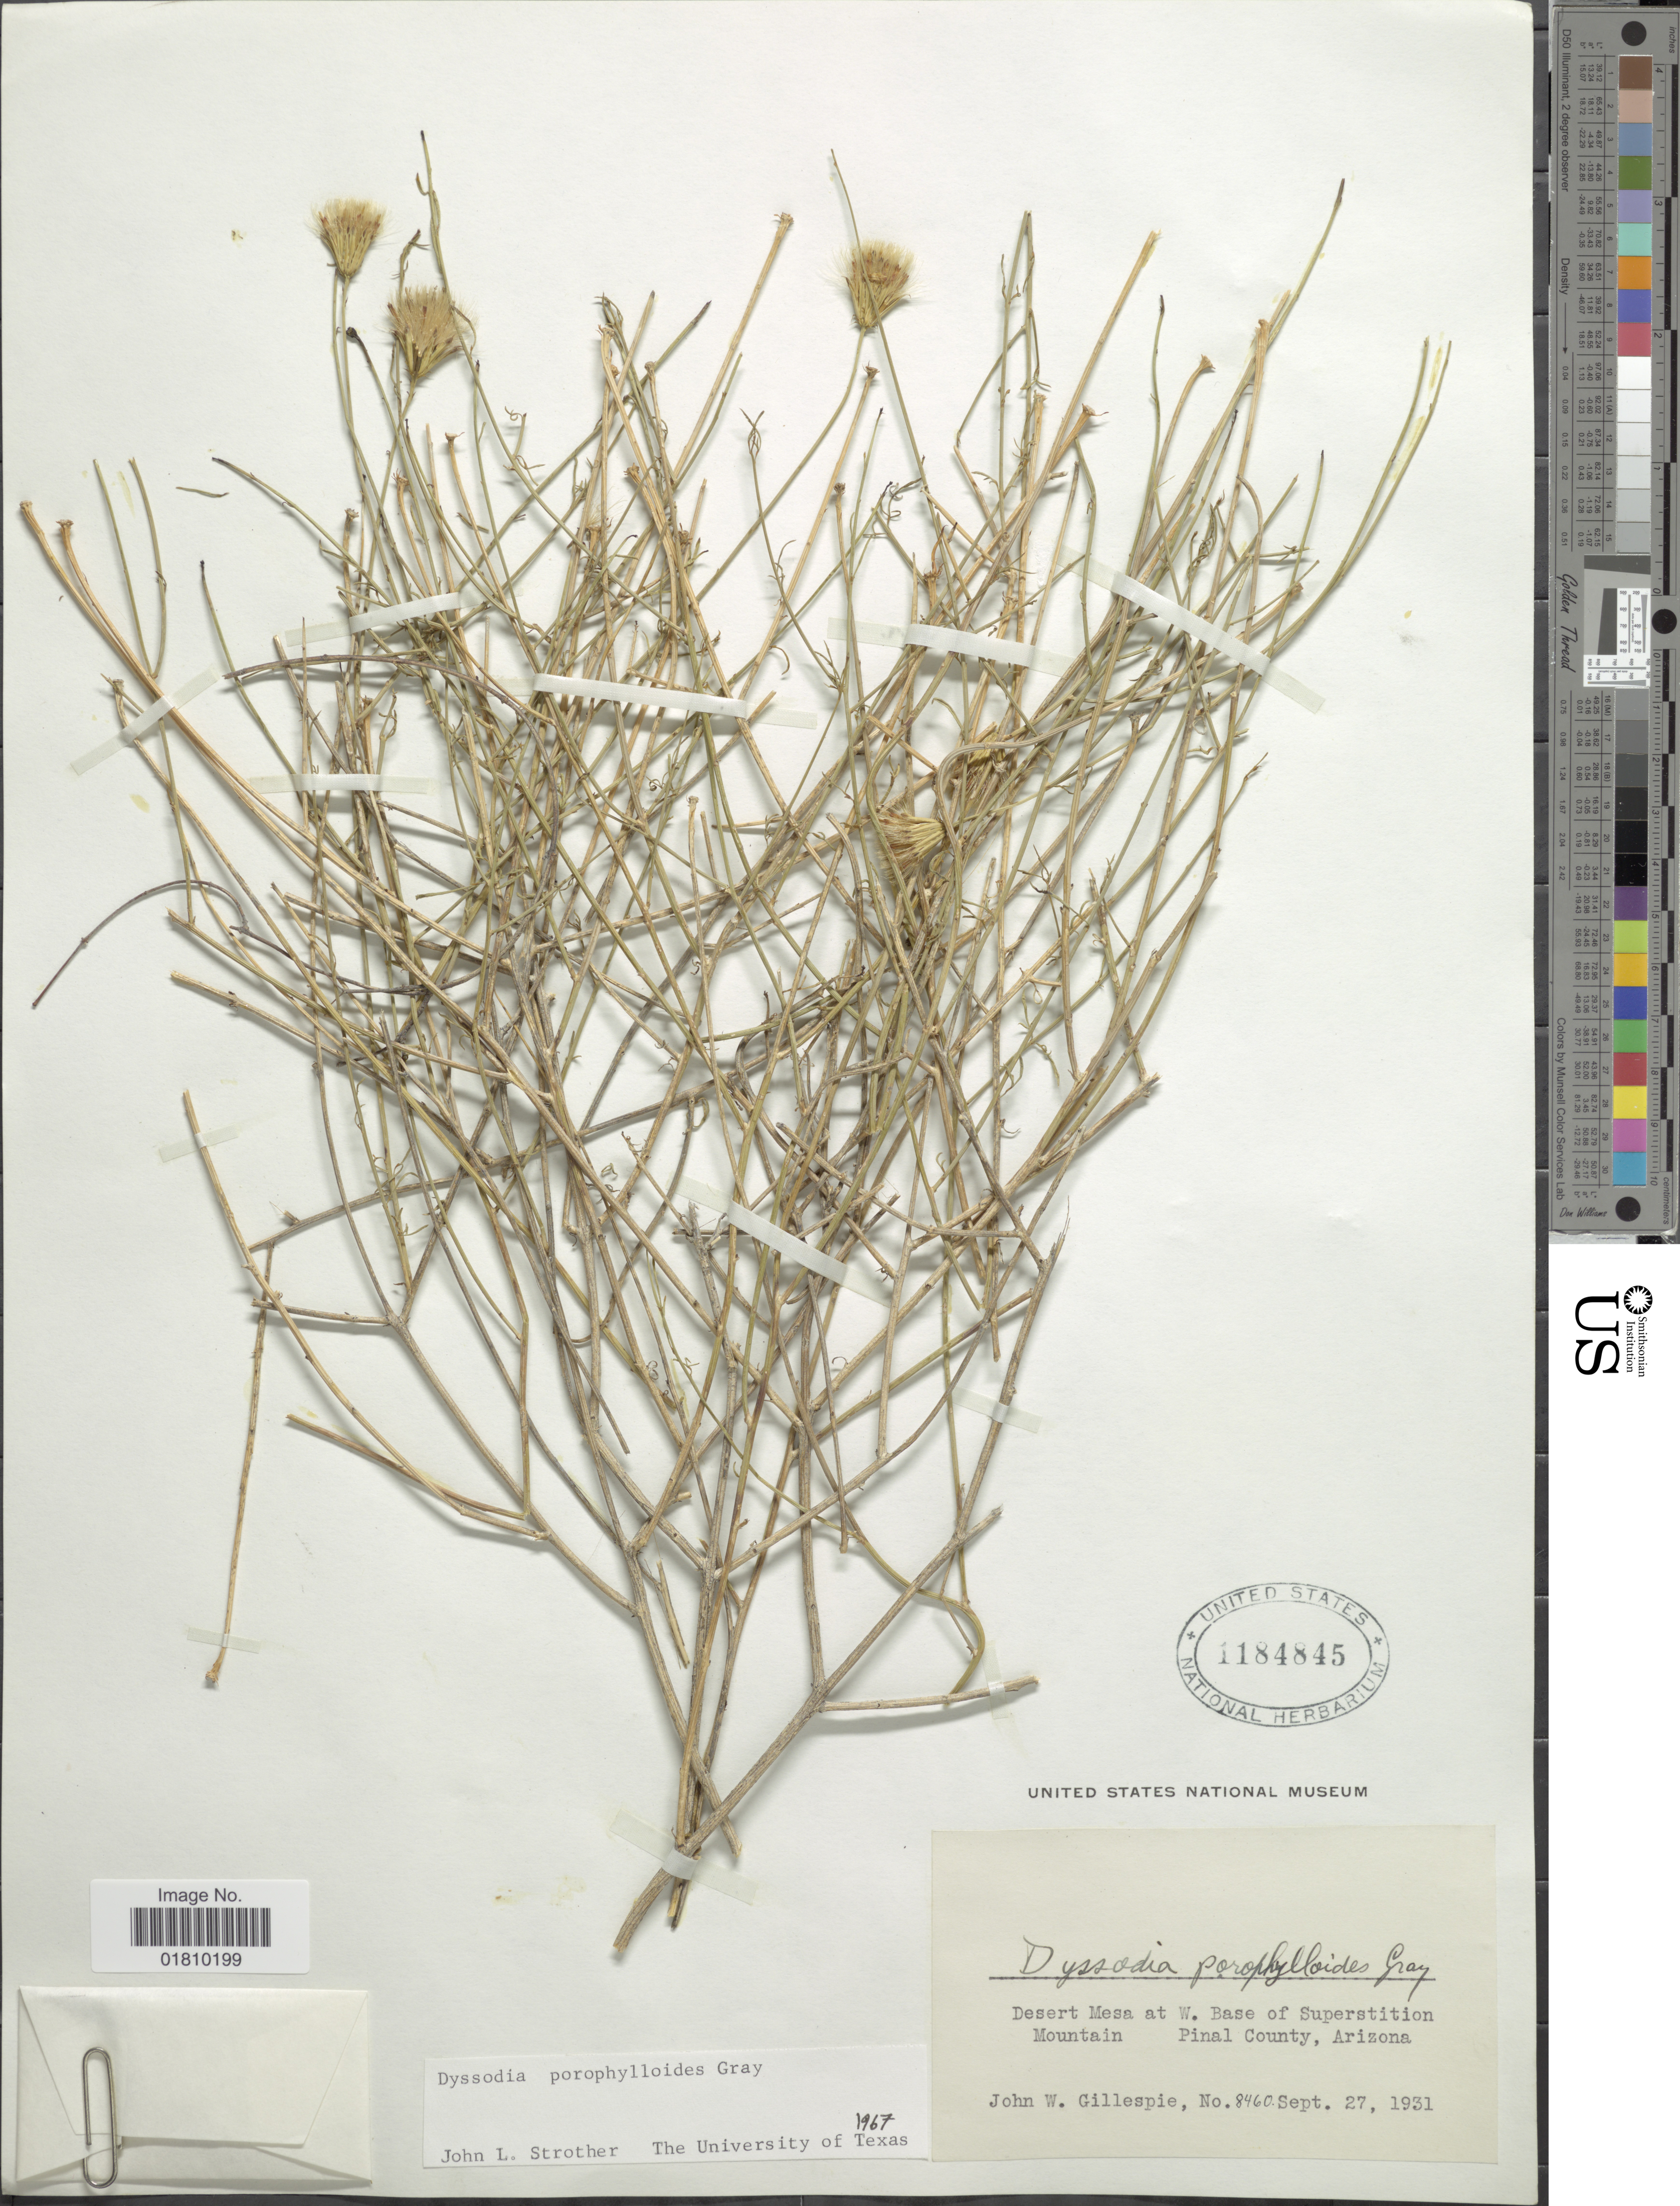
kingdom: Plantae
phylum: Tracheophyta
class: Magnoliopsida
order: Asterales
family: Asteraceae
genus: Adenophyllum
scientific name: Adenophyllum porophylloides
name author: (A. Gray) Strother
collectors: J. W. Gillespie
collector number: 8460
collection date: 1931-09-27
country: United States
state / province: Arizona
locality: Desert Mesa at W. Base of Superstition Mountain, Pinal County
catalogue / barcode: US 1184845